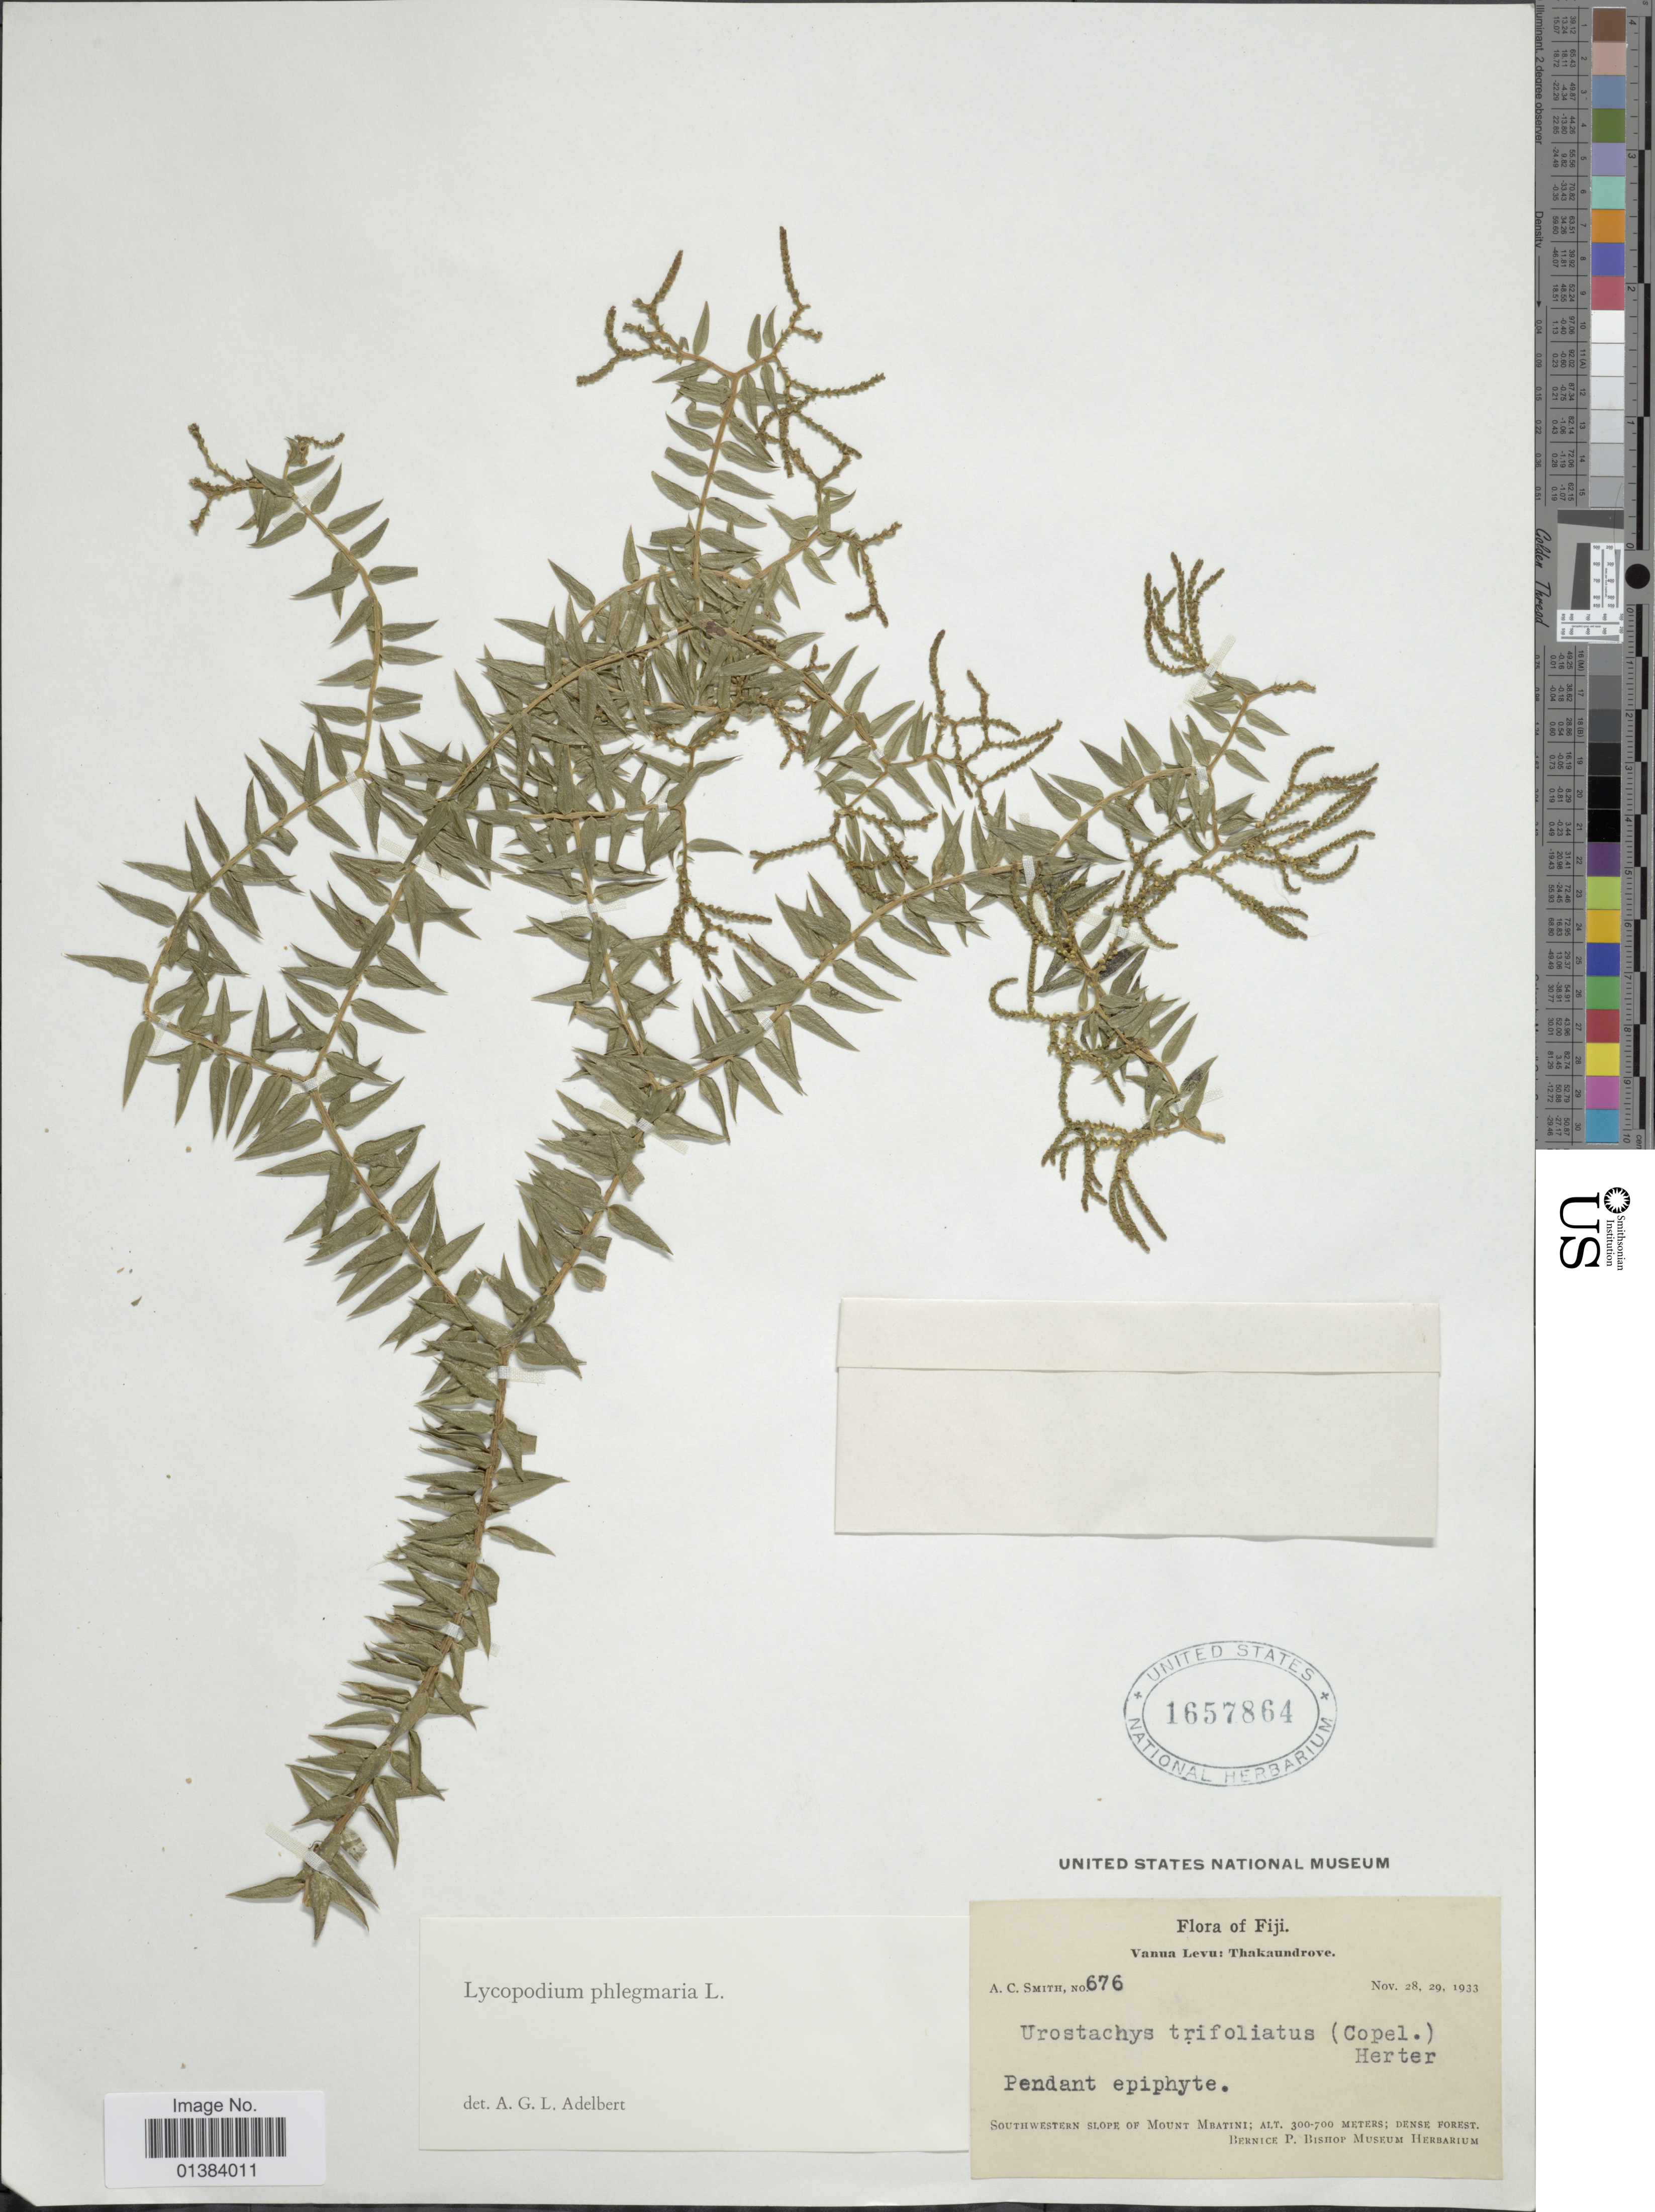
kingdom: Plantae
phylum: Tracheophyta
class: Lycopodiopsida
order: Lycopodiales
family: Lycopodiaceae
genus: Phlegmariurus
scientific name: Phlegmariurus trifoliatus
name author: (Copel.) A. R. Field & Bostock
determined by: Field, A. R.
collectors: A. C. Smith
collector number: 676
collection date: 1933-11-28/1933-11-29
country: Fiji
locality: Vanua Levu: Thakaundrove. Southwestern slope of Mount Mbatini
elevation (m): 300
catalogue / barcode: US 1657864